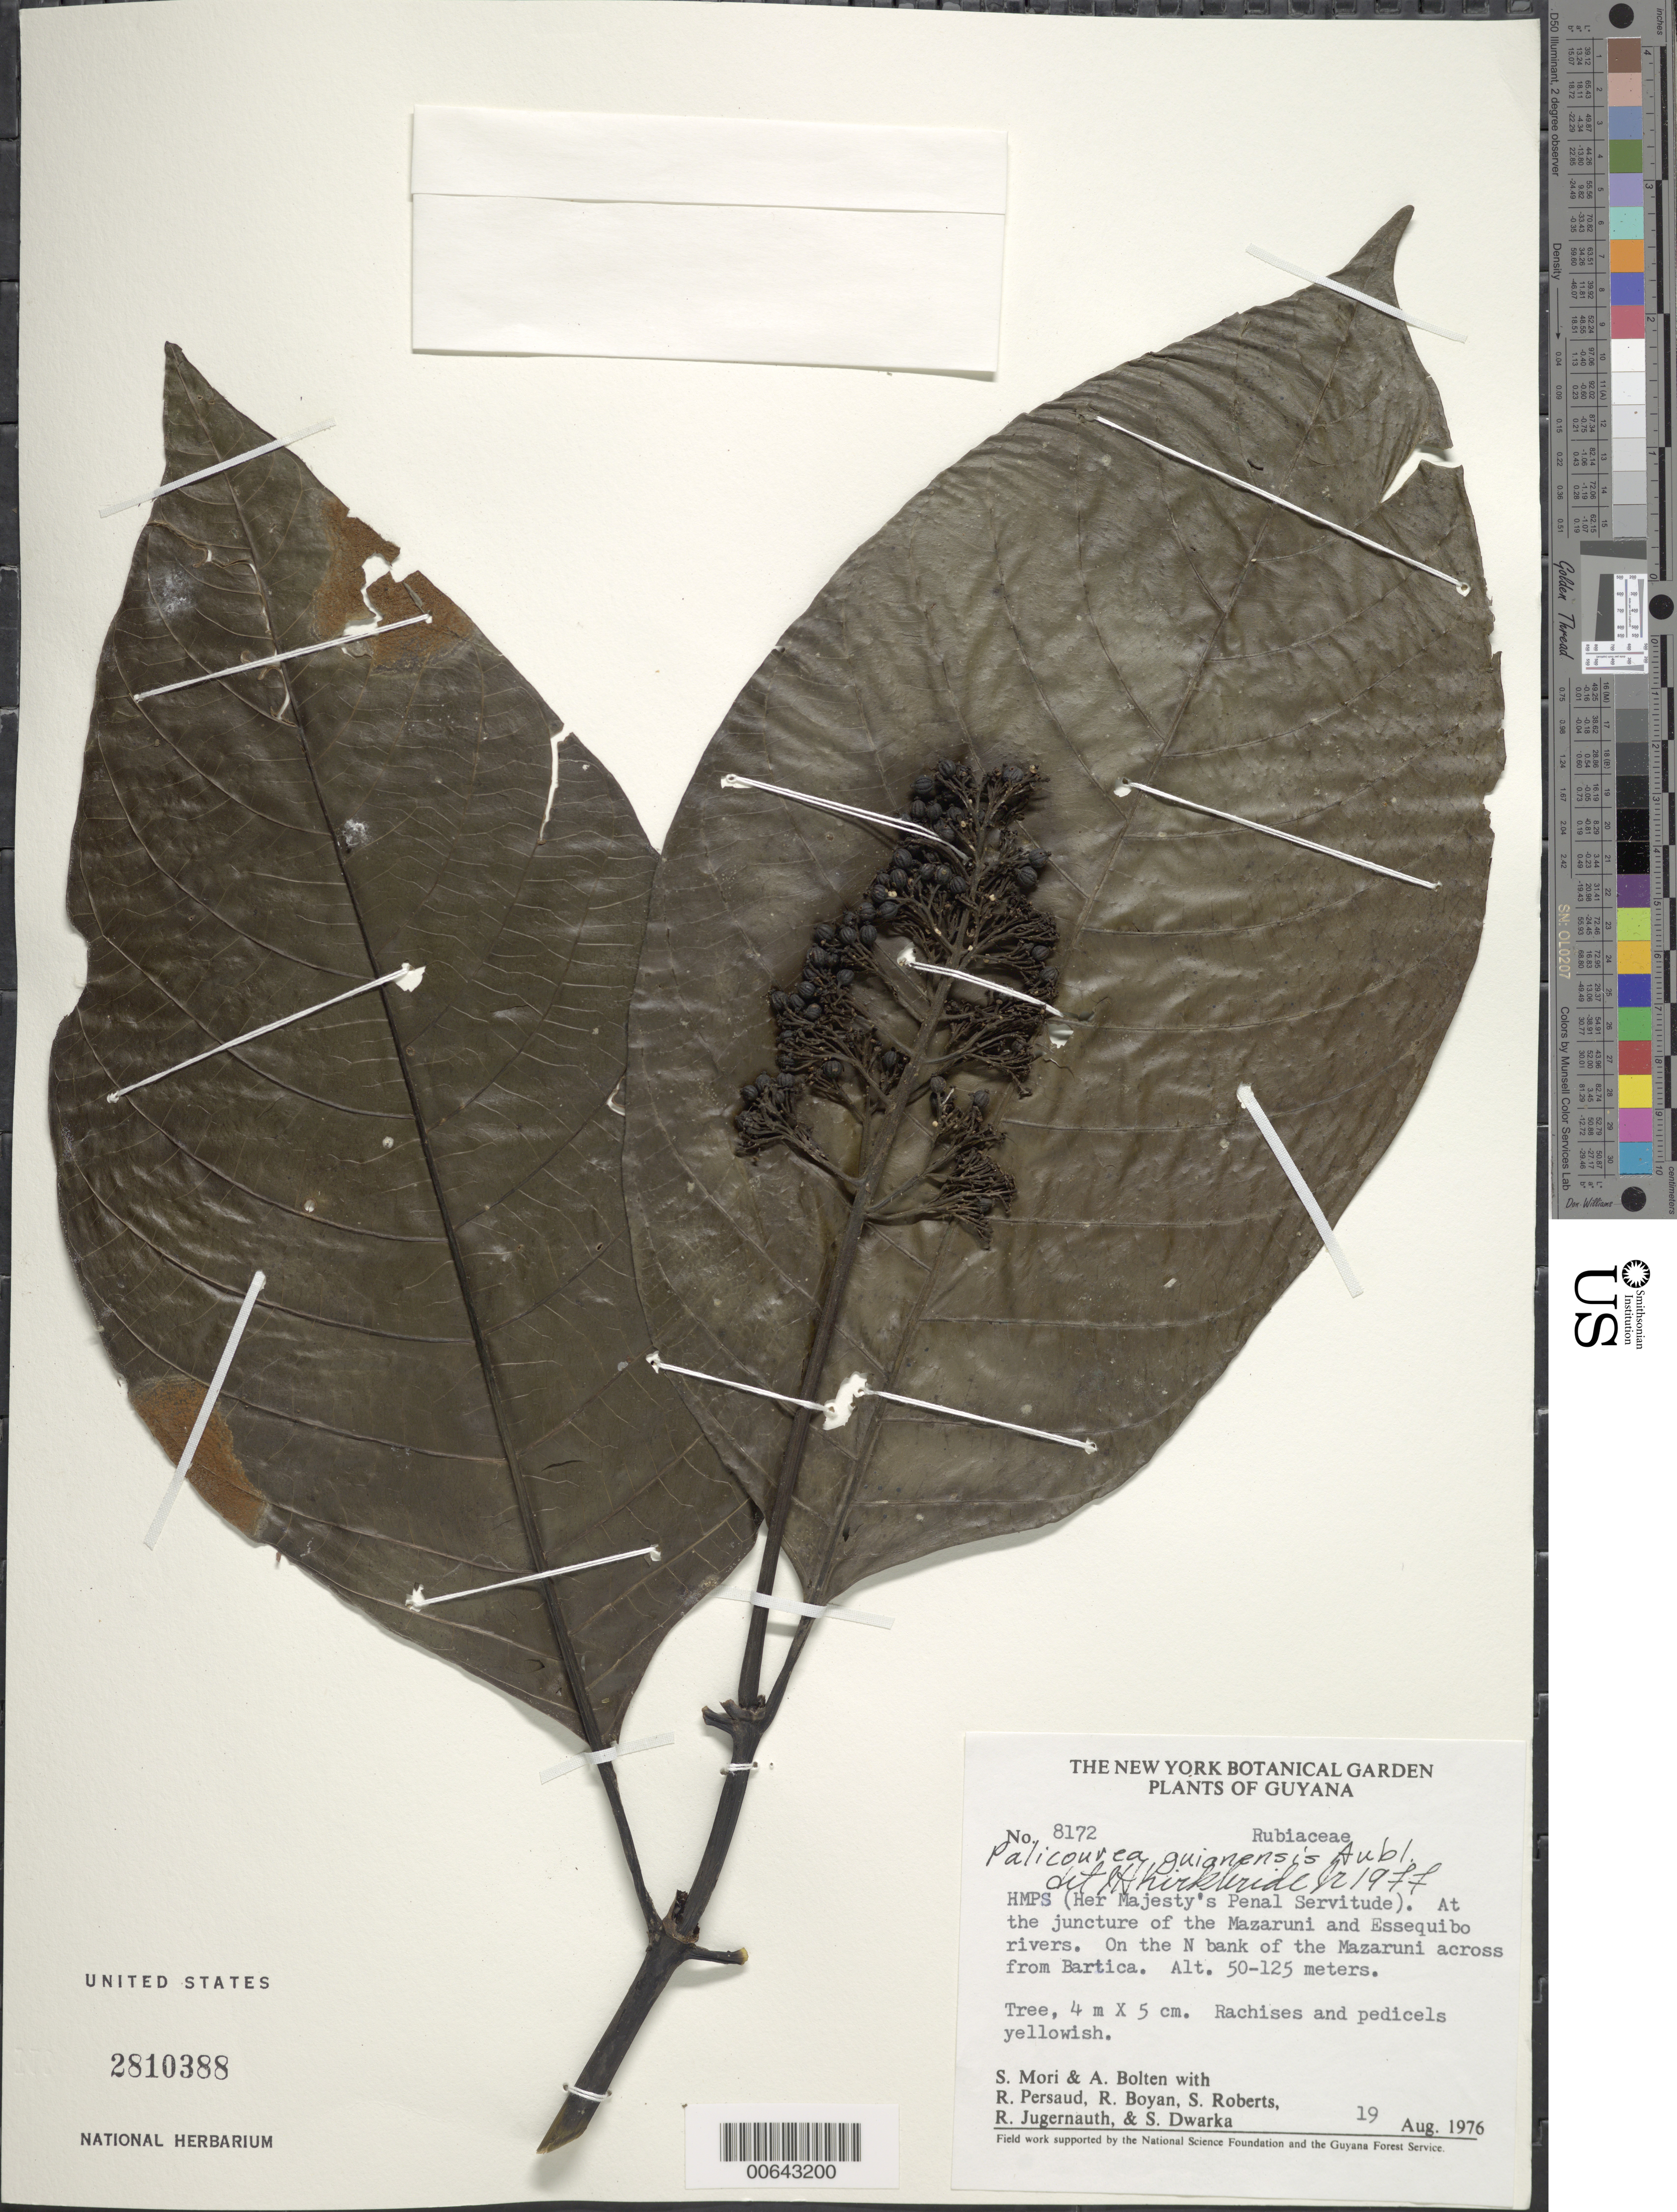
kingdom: Plantae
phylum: Tracheophyta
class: Magnoliopsida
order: Gentianales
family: Rubiaceae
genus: Palicourea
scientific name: Palicourea guianensis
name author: Aubl.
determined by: Kirkbride, J. H.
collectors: S. Mori, A. Bolten, R. Persaud, R. Boyan, S. Roberts, R. Jugernauth & S. Dwarka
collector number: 8172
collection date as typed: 19-Aug-76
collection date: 1976-08-19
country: Guyana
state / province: Cuyuni-Mazaruni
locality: Mazaruni R., N bank across from Bartica; juncture of Mazaruni & Essequibo Rivers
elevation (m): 50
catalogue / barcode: US 2810388